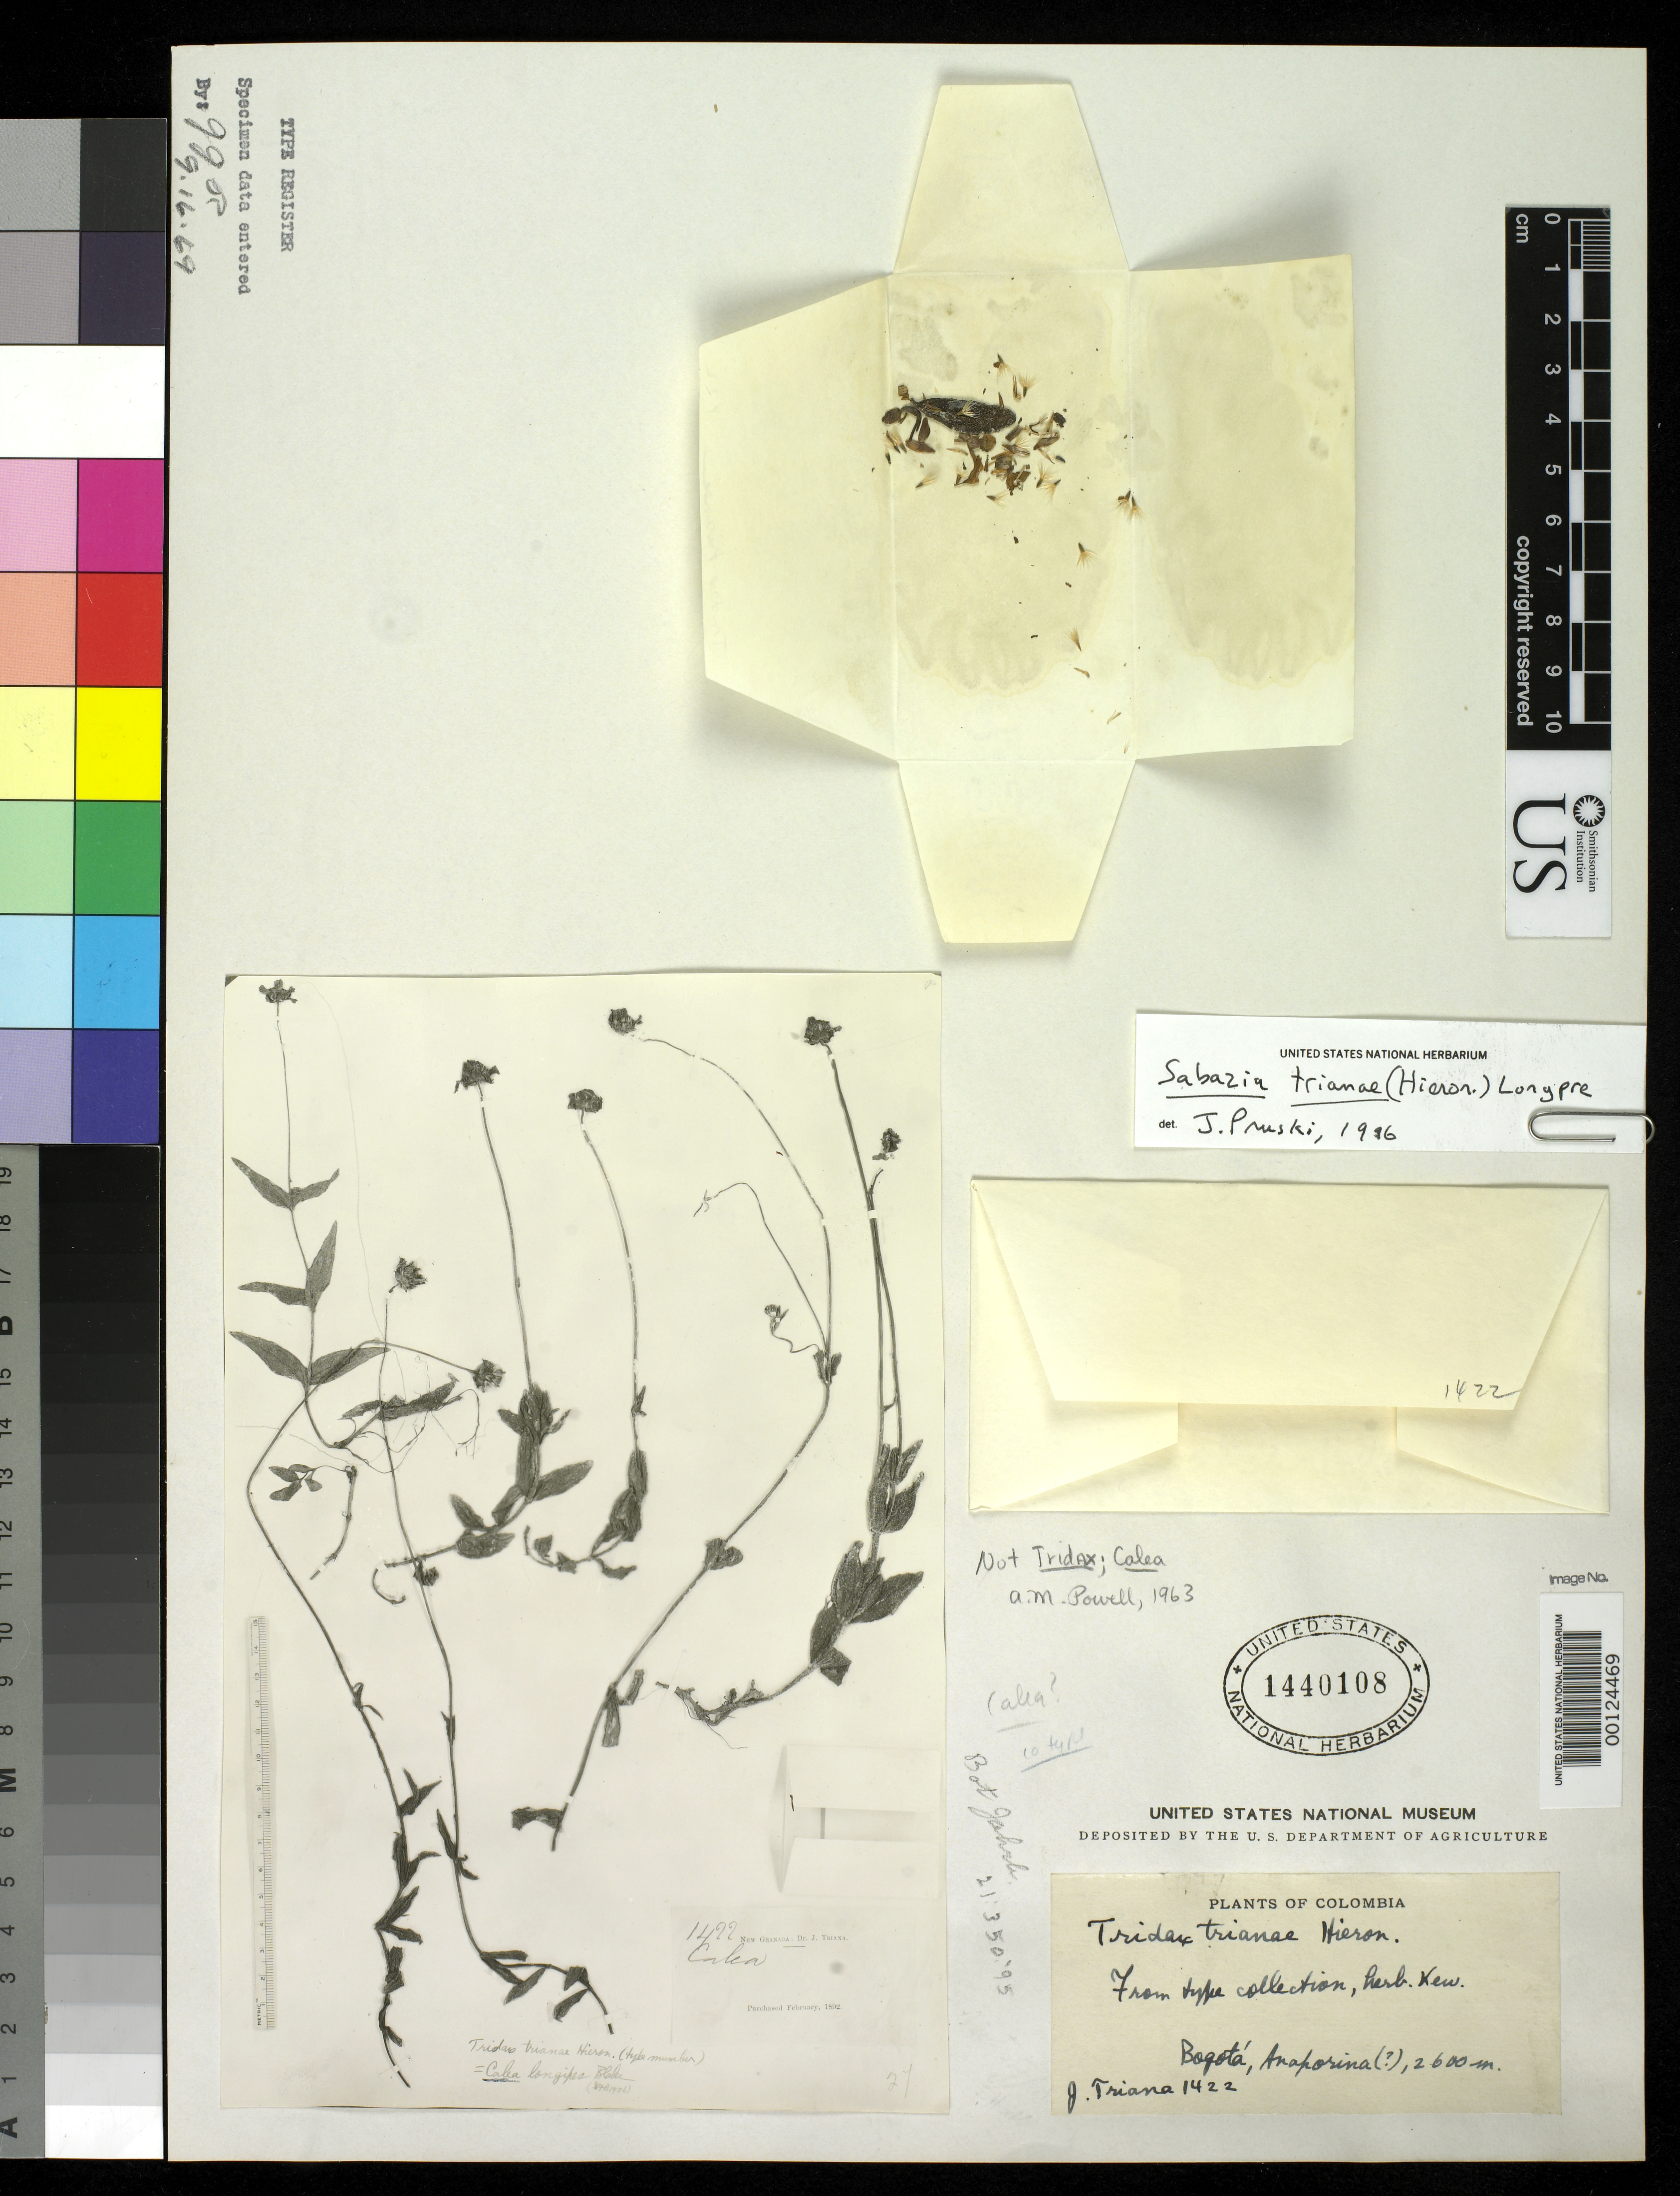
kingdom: Plantae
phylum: Tracheophyta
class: Magnoliopsida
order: Asterales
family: Asteraceae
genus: Tridax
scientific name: Tridax trianae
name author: Hieron.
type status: Isosyntype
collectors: J. J. Triana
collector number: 1422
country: Colombia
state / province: Bogota D.C.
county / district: Bogotá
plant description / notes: Photograph and fragment of type specimen ex herb. Kew.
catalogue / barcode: US 1440108